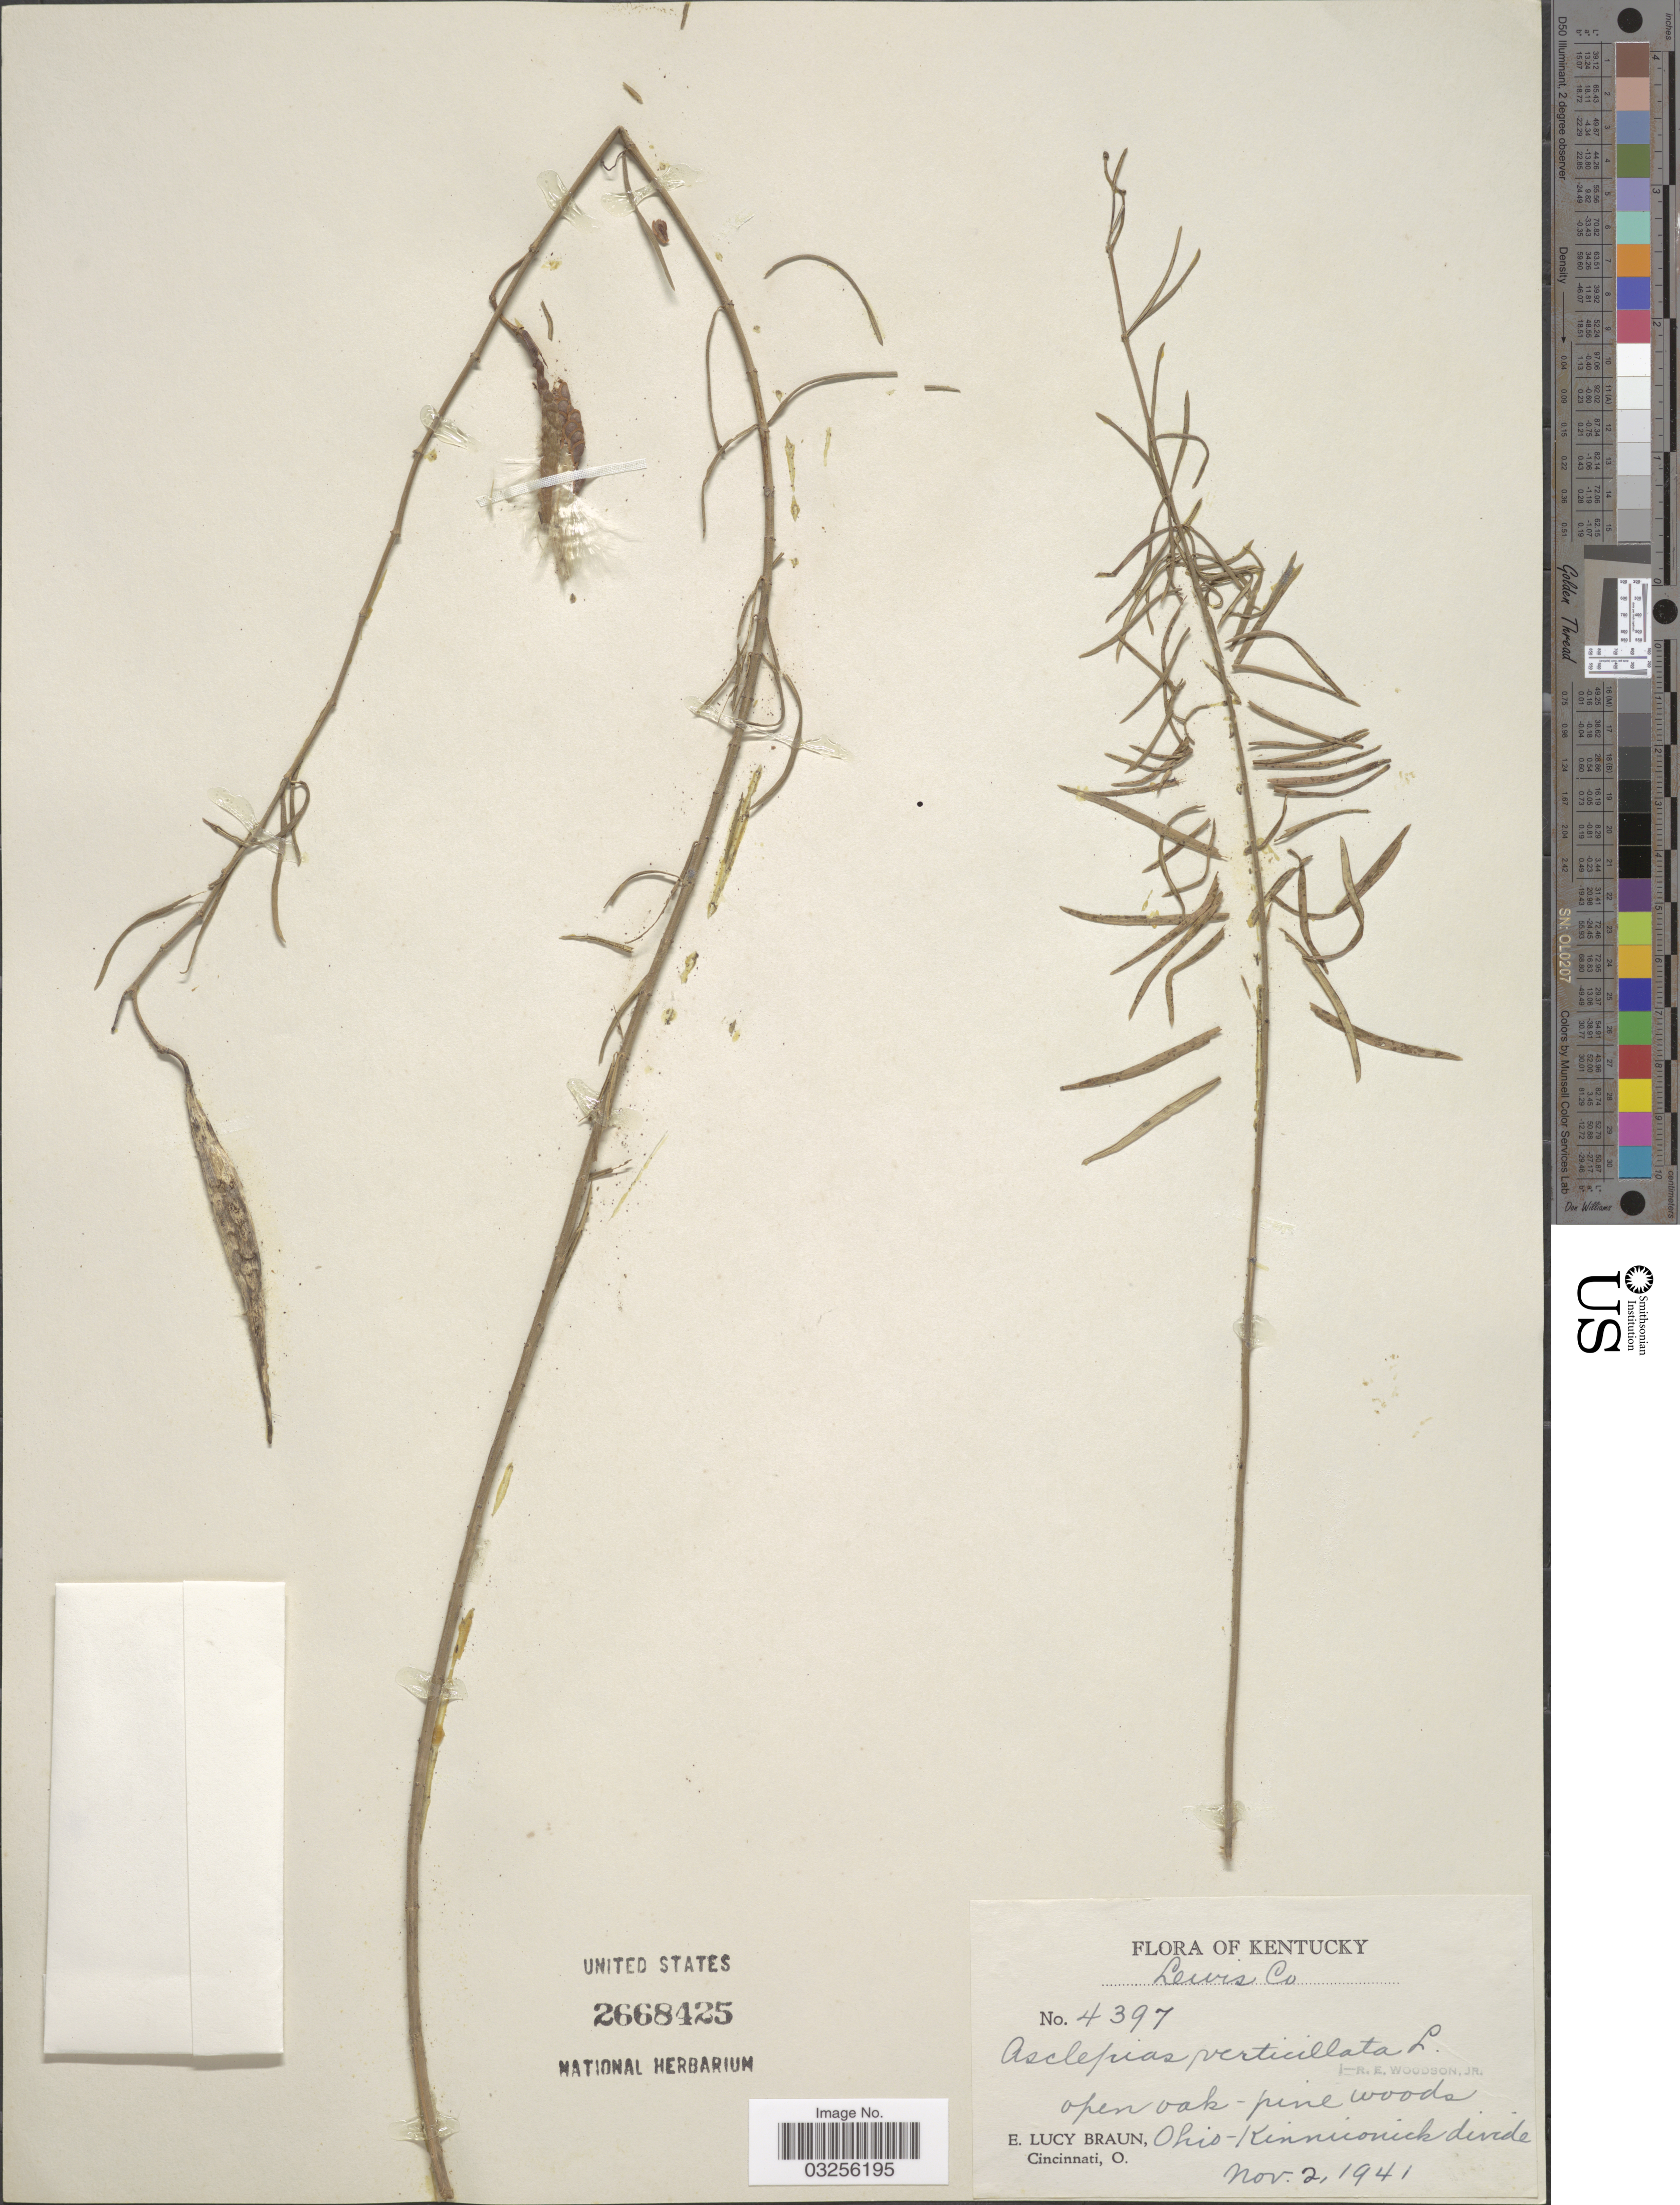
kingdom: Plantae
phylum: Tracheophyta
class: Magnoliopsida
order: Gentianales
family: Apocynaceae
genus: Asclepias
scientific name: Asclepias verticillata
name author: L.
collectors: E. Braun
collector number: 4397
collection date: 1941-11-02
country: United States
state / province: Kentucky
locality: Lewis Co. Ohio-Kinniconick divide.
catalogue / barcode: US 2668425